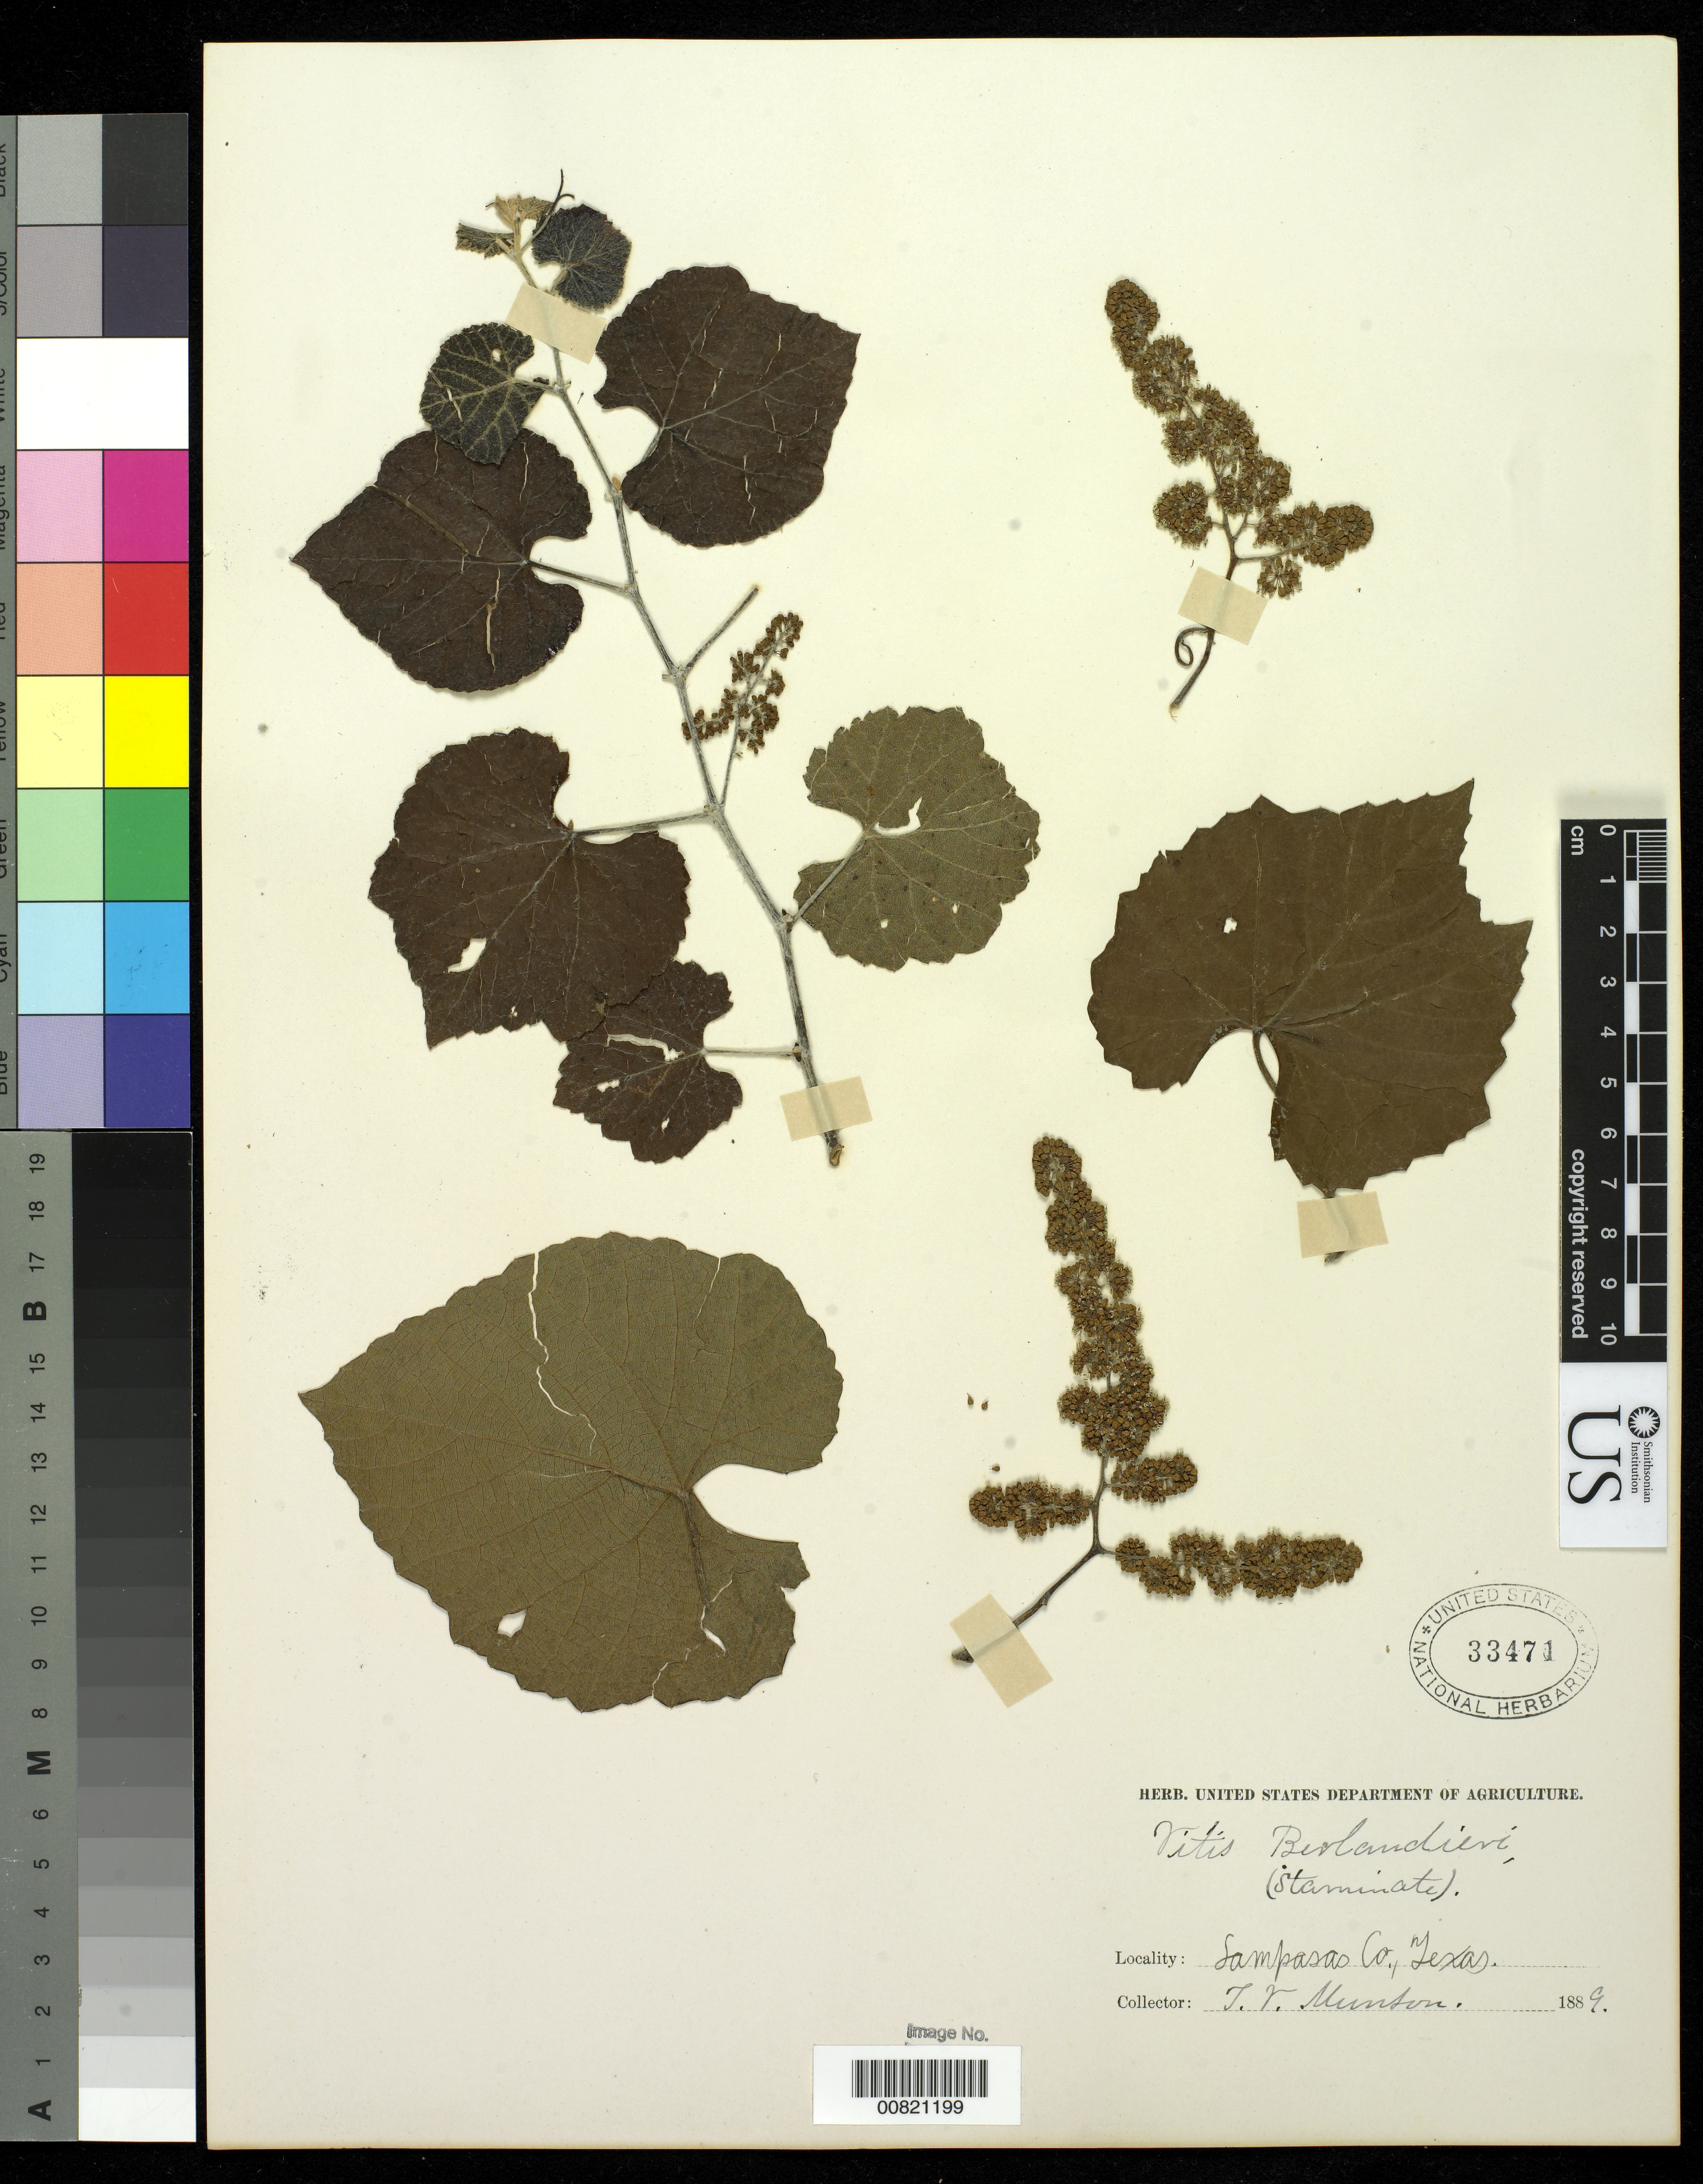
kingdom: Plantae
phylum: Tracheophyta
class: Magnoliopsida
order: Vitales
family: Vitaceae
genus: Vitis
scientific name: Vitis berlandieri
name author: Planch.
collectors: T. V. Munson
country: United States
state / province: Texas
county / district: Lampasas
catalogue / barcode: US 33471